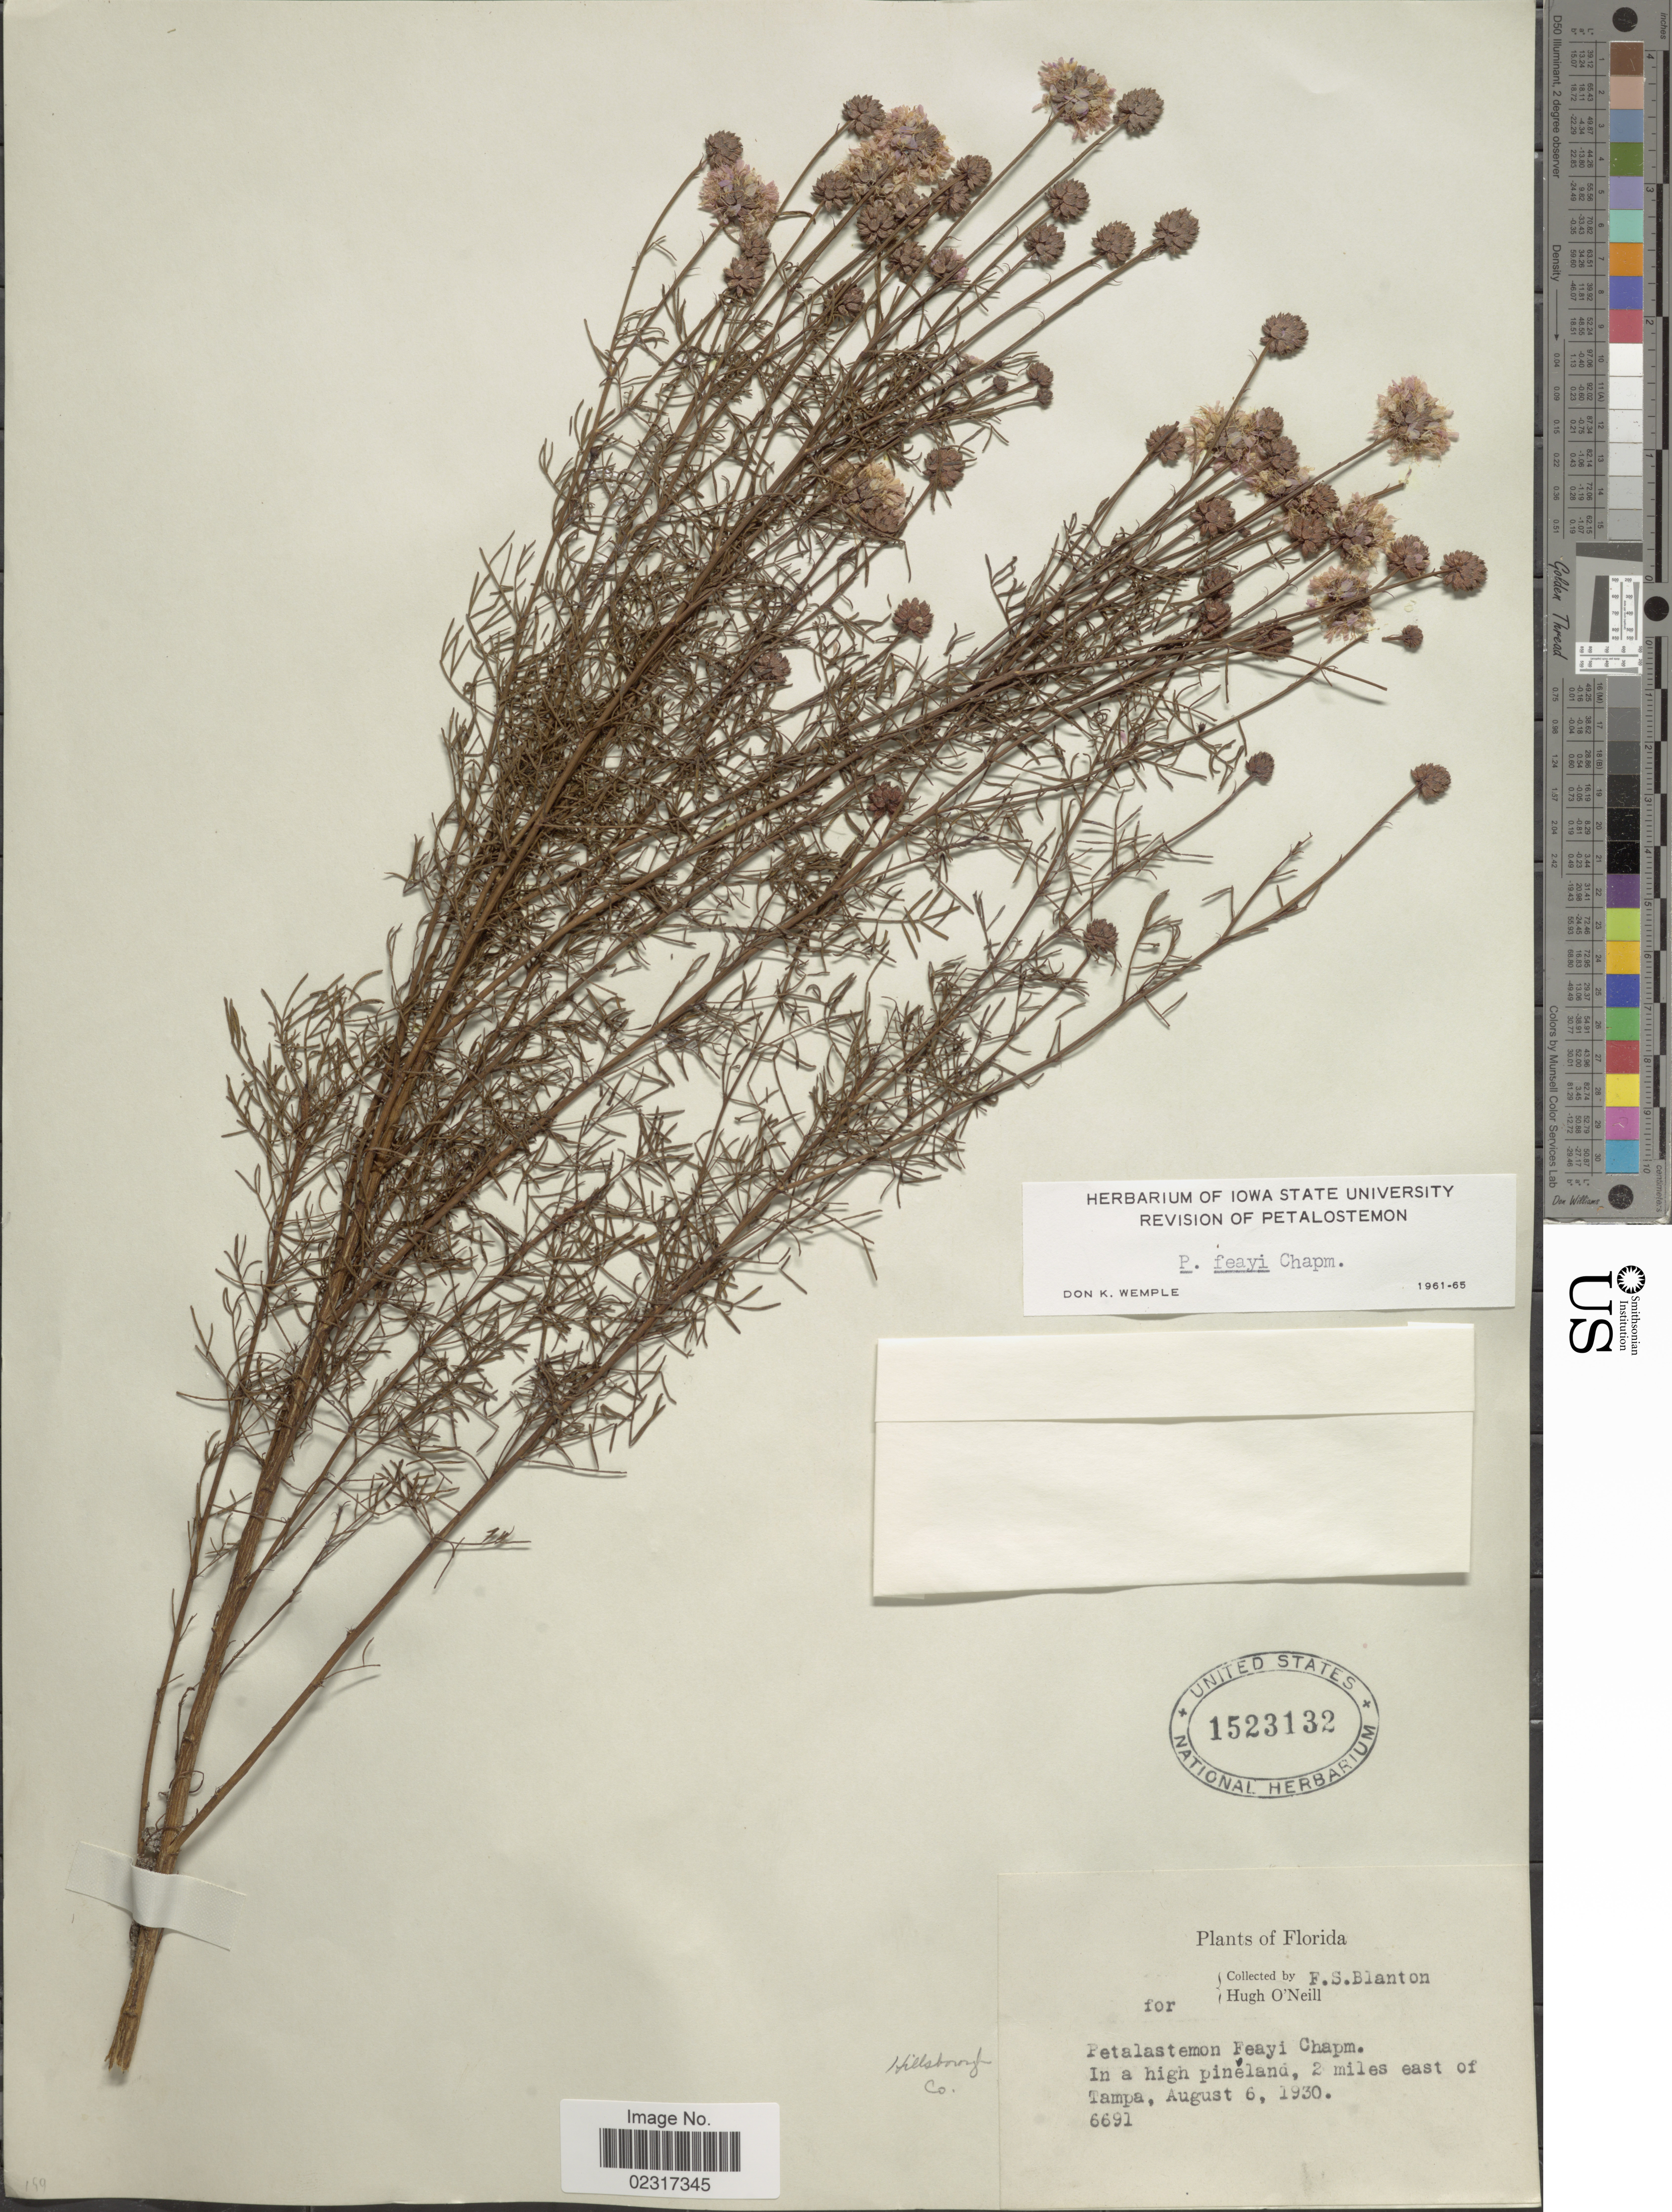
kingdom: Plantae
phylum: Tracheophyta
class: Magnoliopsida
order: Fabales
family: Fabaceae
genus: Dalea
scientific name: Dalea feayi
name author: (Chapm.) Barneby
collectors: F. S. Blanton & H. O'Neill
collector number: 6691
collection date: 1930-08-06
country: United States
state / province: Florida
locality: In a high pineland, 2 miles east of Tampa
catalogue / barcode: US 1523132